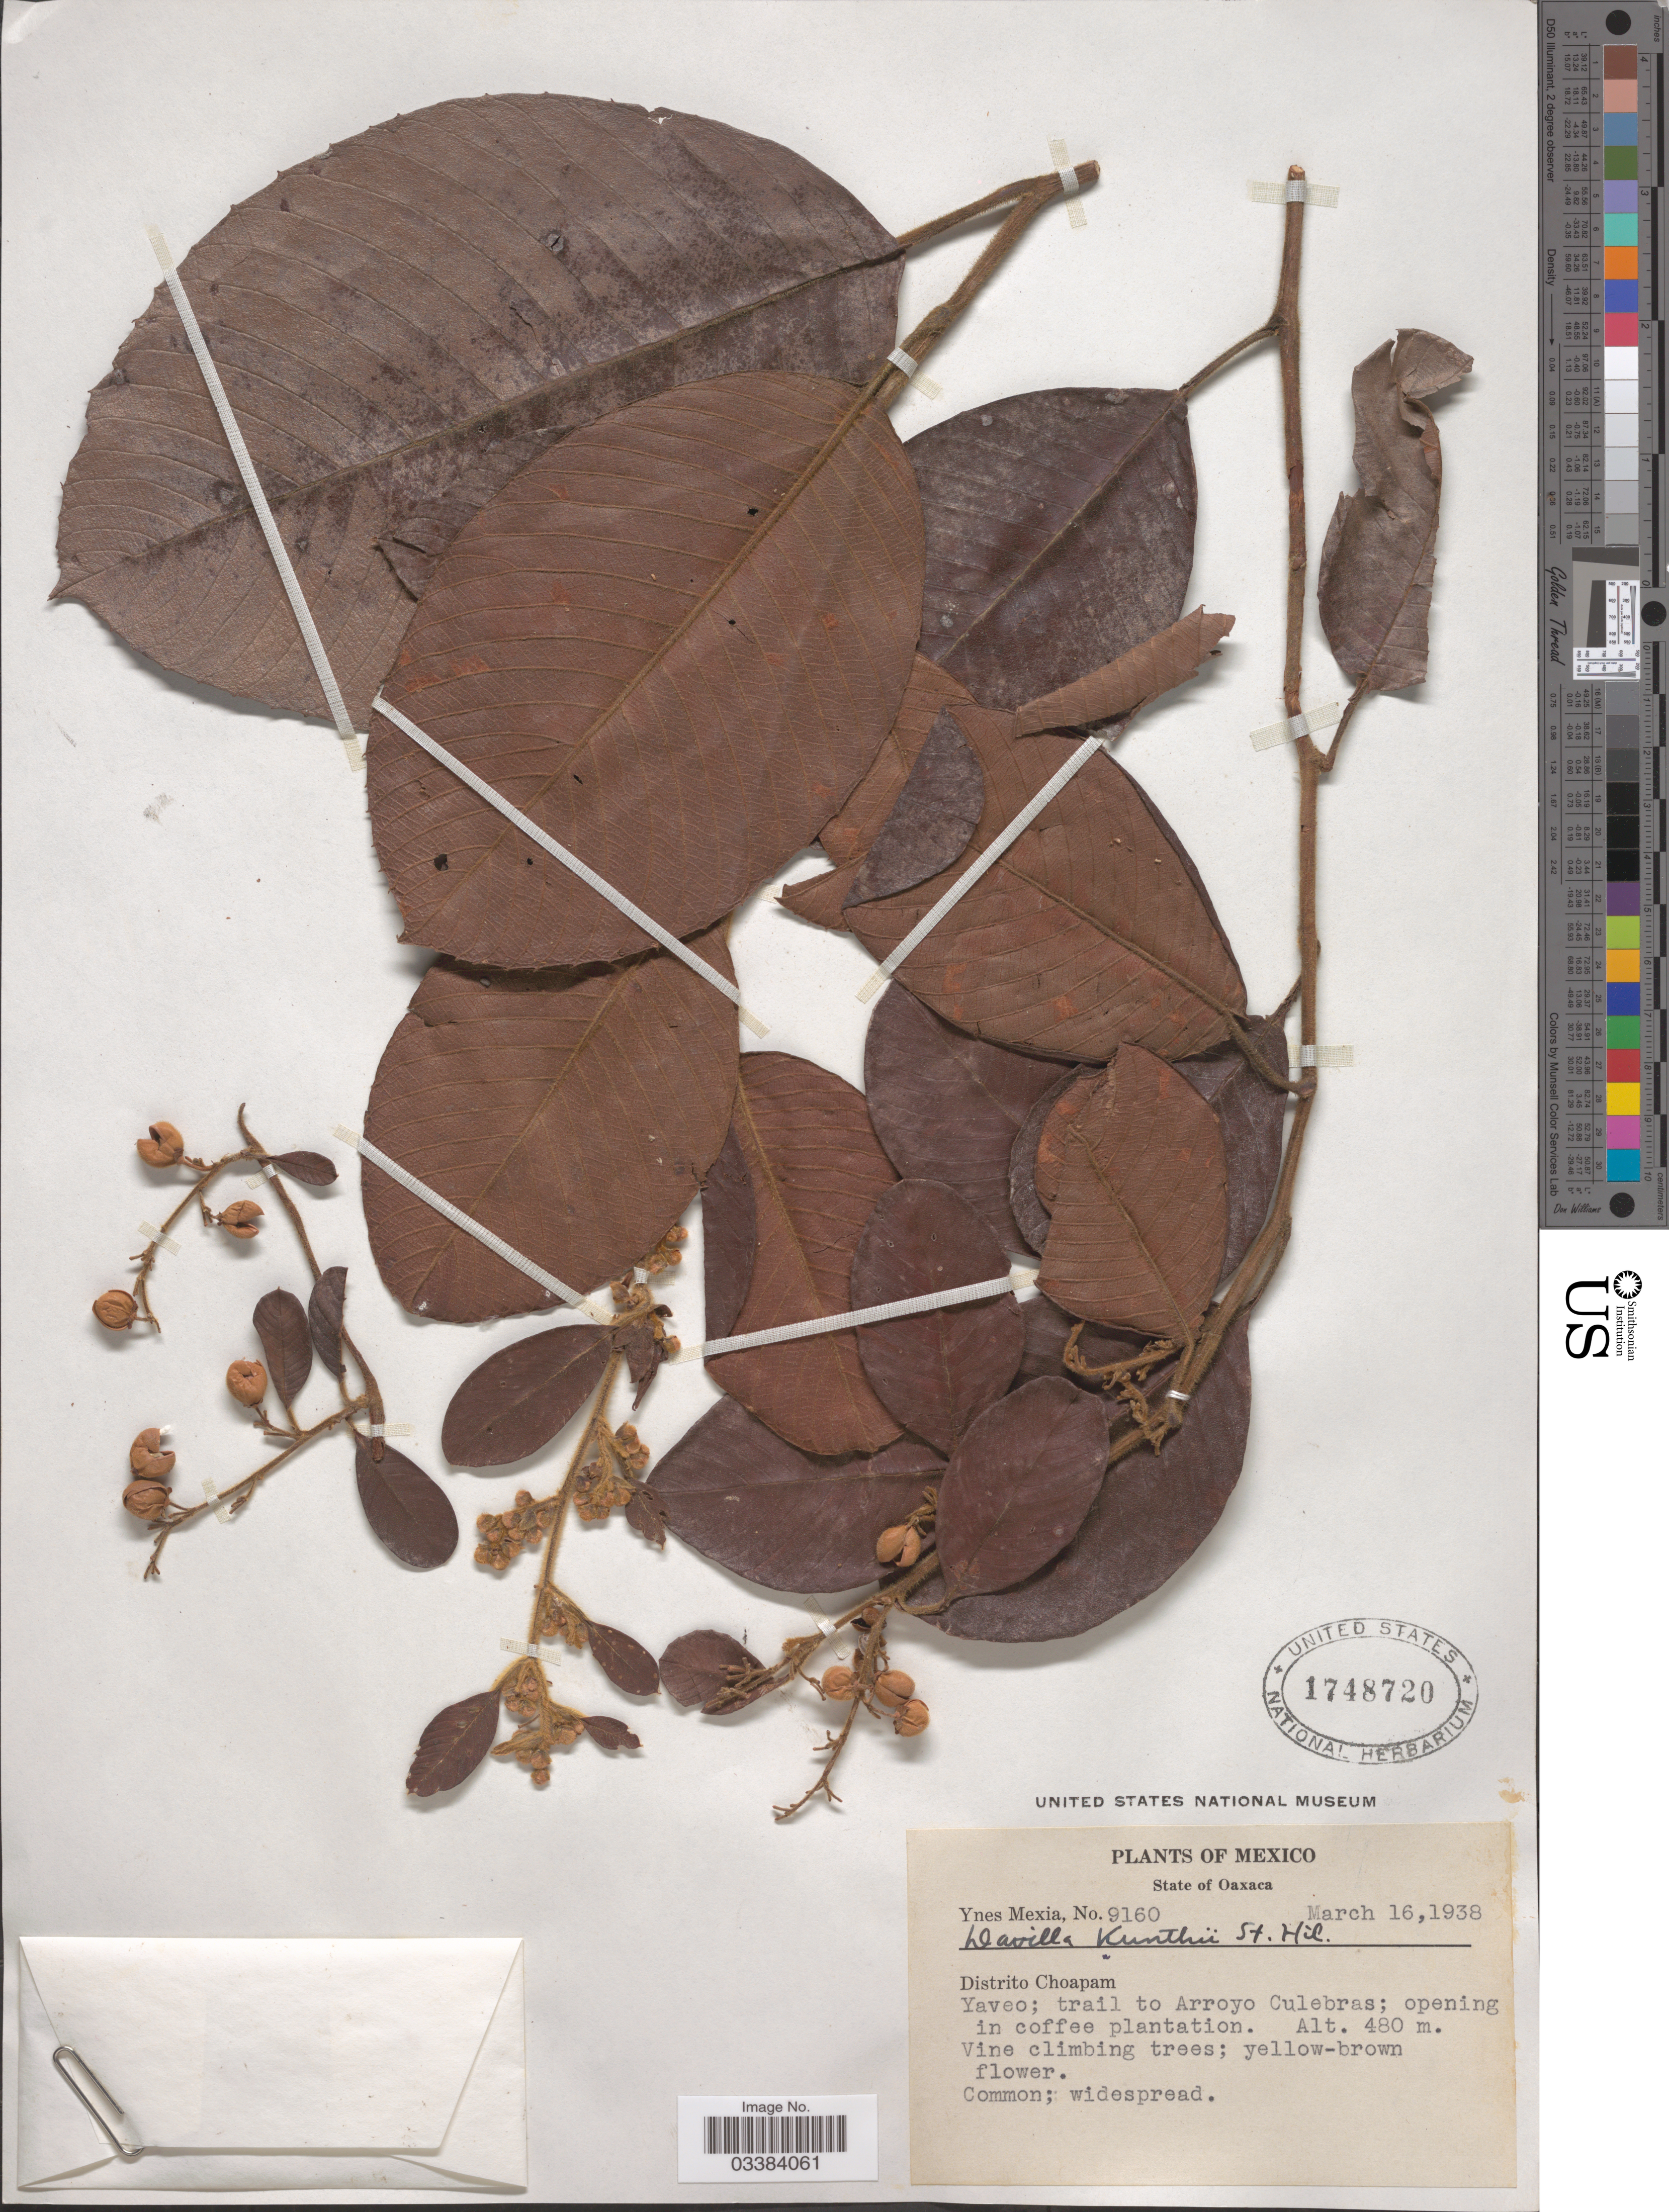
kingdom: Plantae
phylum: Tracheophyta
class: Magnoliopsida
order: Dilleniales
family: Dilleniaceae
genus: Davilla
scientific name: Davilla kunthii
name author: A. St.-Hil.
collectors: Y. Mexia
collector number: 9160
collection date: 1938-03-16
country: Mexico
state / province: Oaxaca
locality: Distrito Choapam. Yaveo; trail to Arroyo Culebras; opening in coffee plantation.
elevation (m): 480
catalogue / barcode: US 1748720